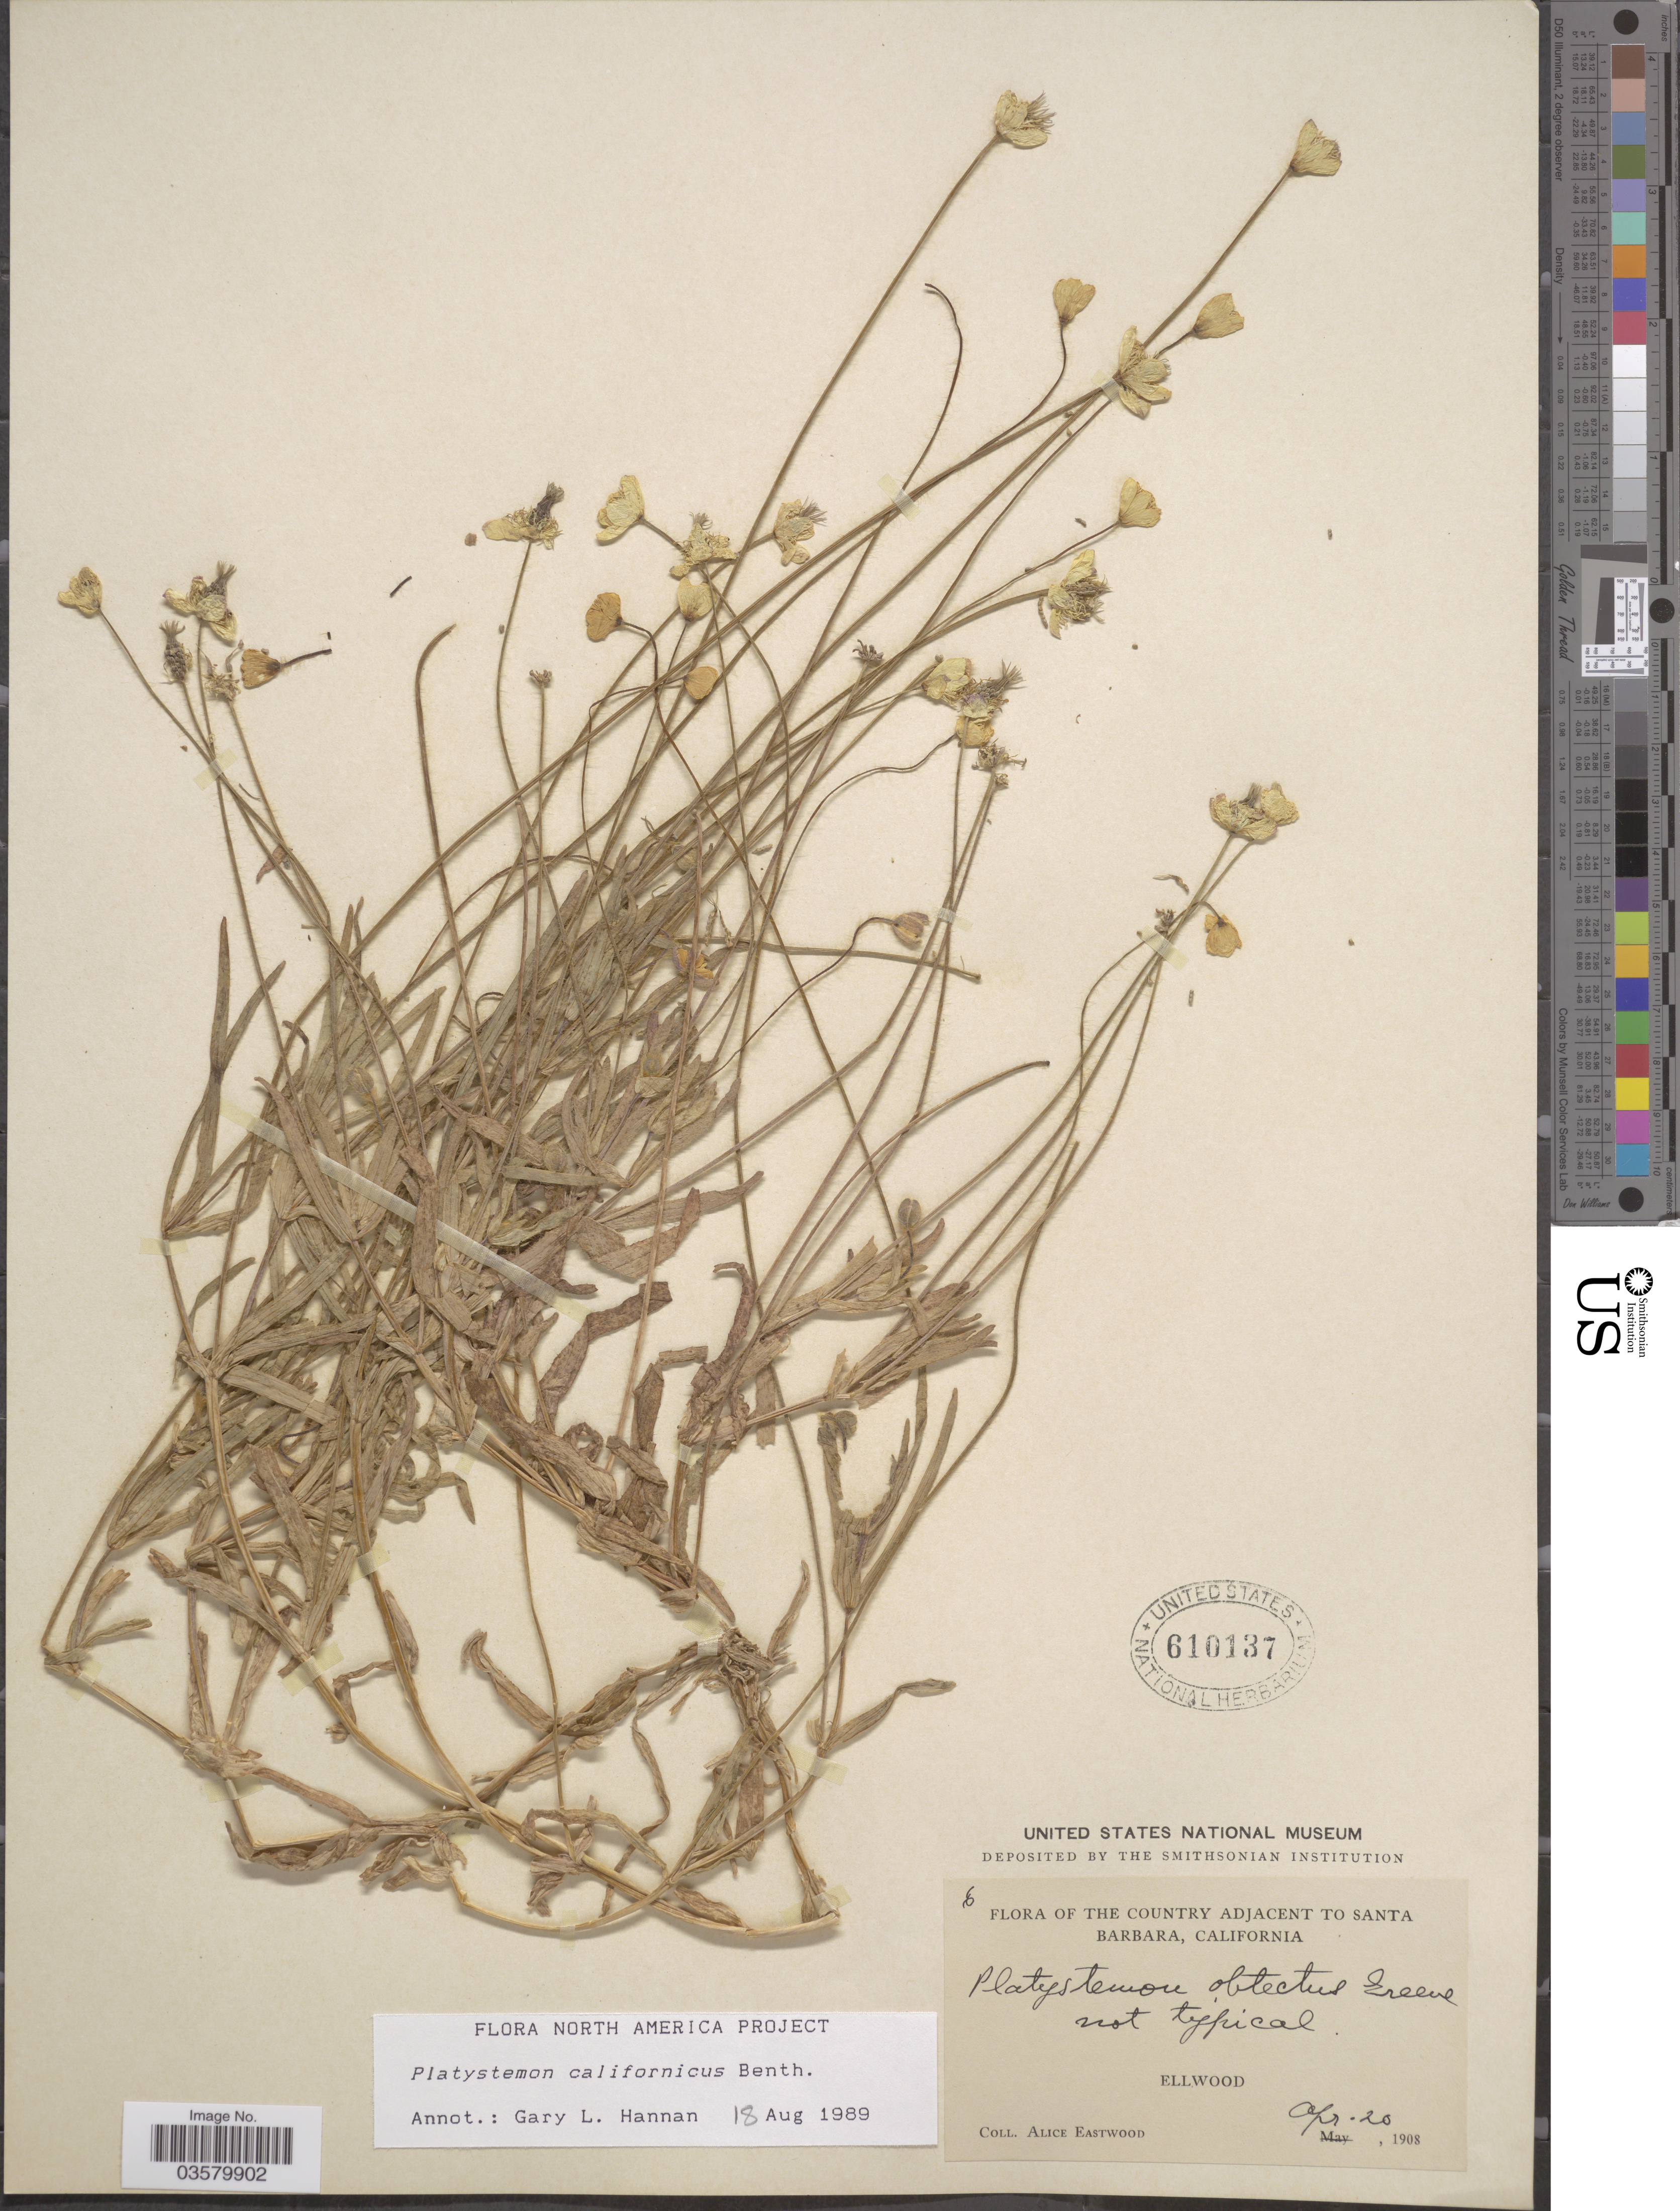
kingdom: Plantae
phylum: Tracheophyta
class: Magnoliopsida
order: Ranunculales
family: Papaveraceae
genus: Platystemon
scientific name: Platystemon californicus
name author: Benth.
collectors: A. Eastwood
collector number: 8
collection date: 1908-04-20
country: United States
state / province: California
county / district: Santa Barbara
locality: The Country adjacent to Santa Barbara. Ellwood.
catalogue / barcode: US 610137